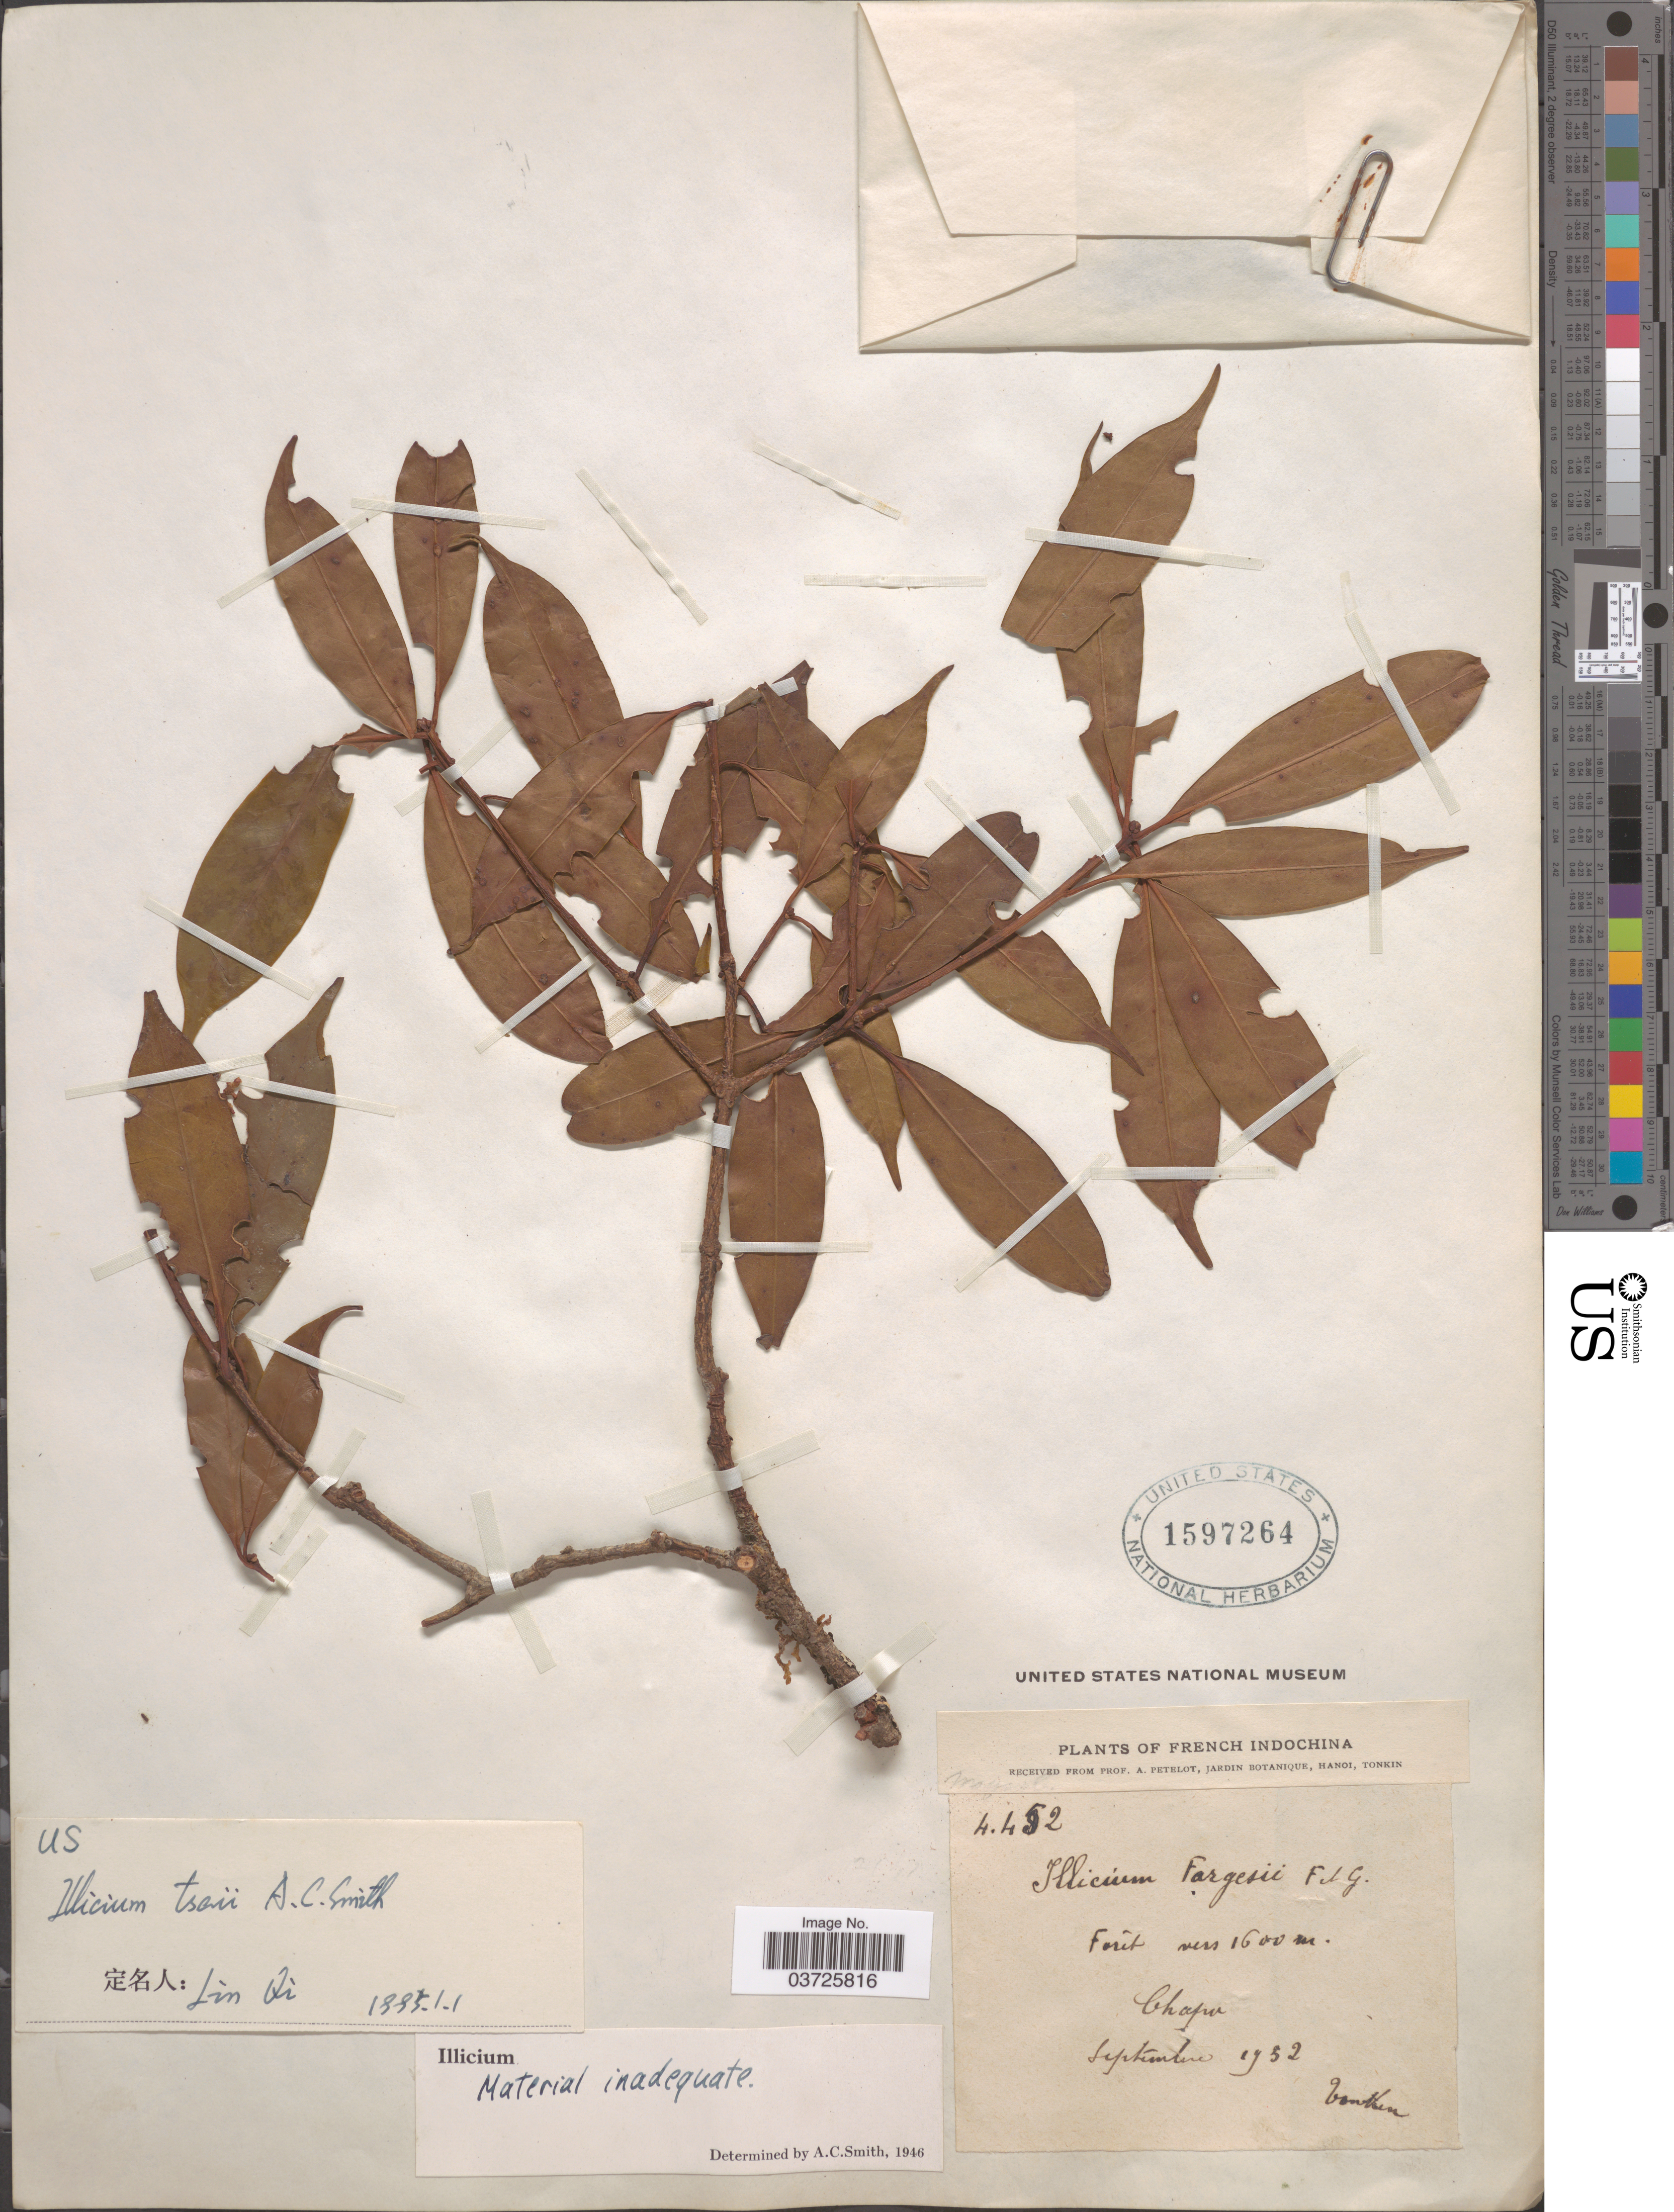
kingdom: Plantae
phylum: Tracheophyta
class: Magnoliopsida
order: Austrobaileyales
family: Schisandraceae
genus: Illicium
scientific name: Illicium tsaii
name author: A.C. Sm.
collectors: P. A. Pételot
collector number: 4452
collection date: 1932-09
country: Vietnam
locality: French Indochina. Chapa.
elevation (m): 1600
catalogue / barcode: US 1597264